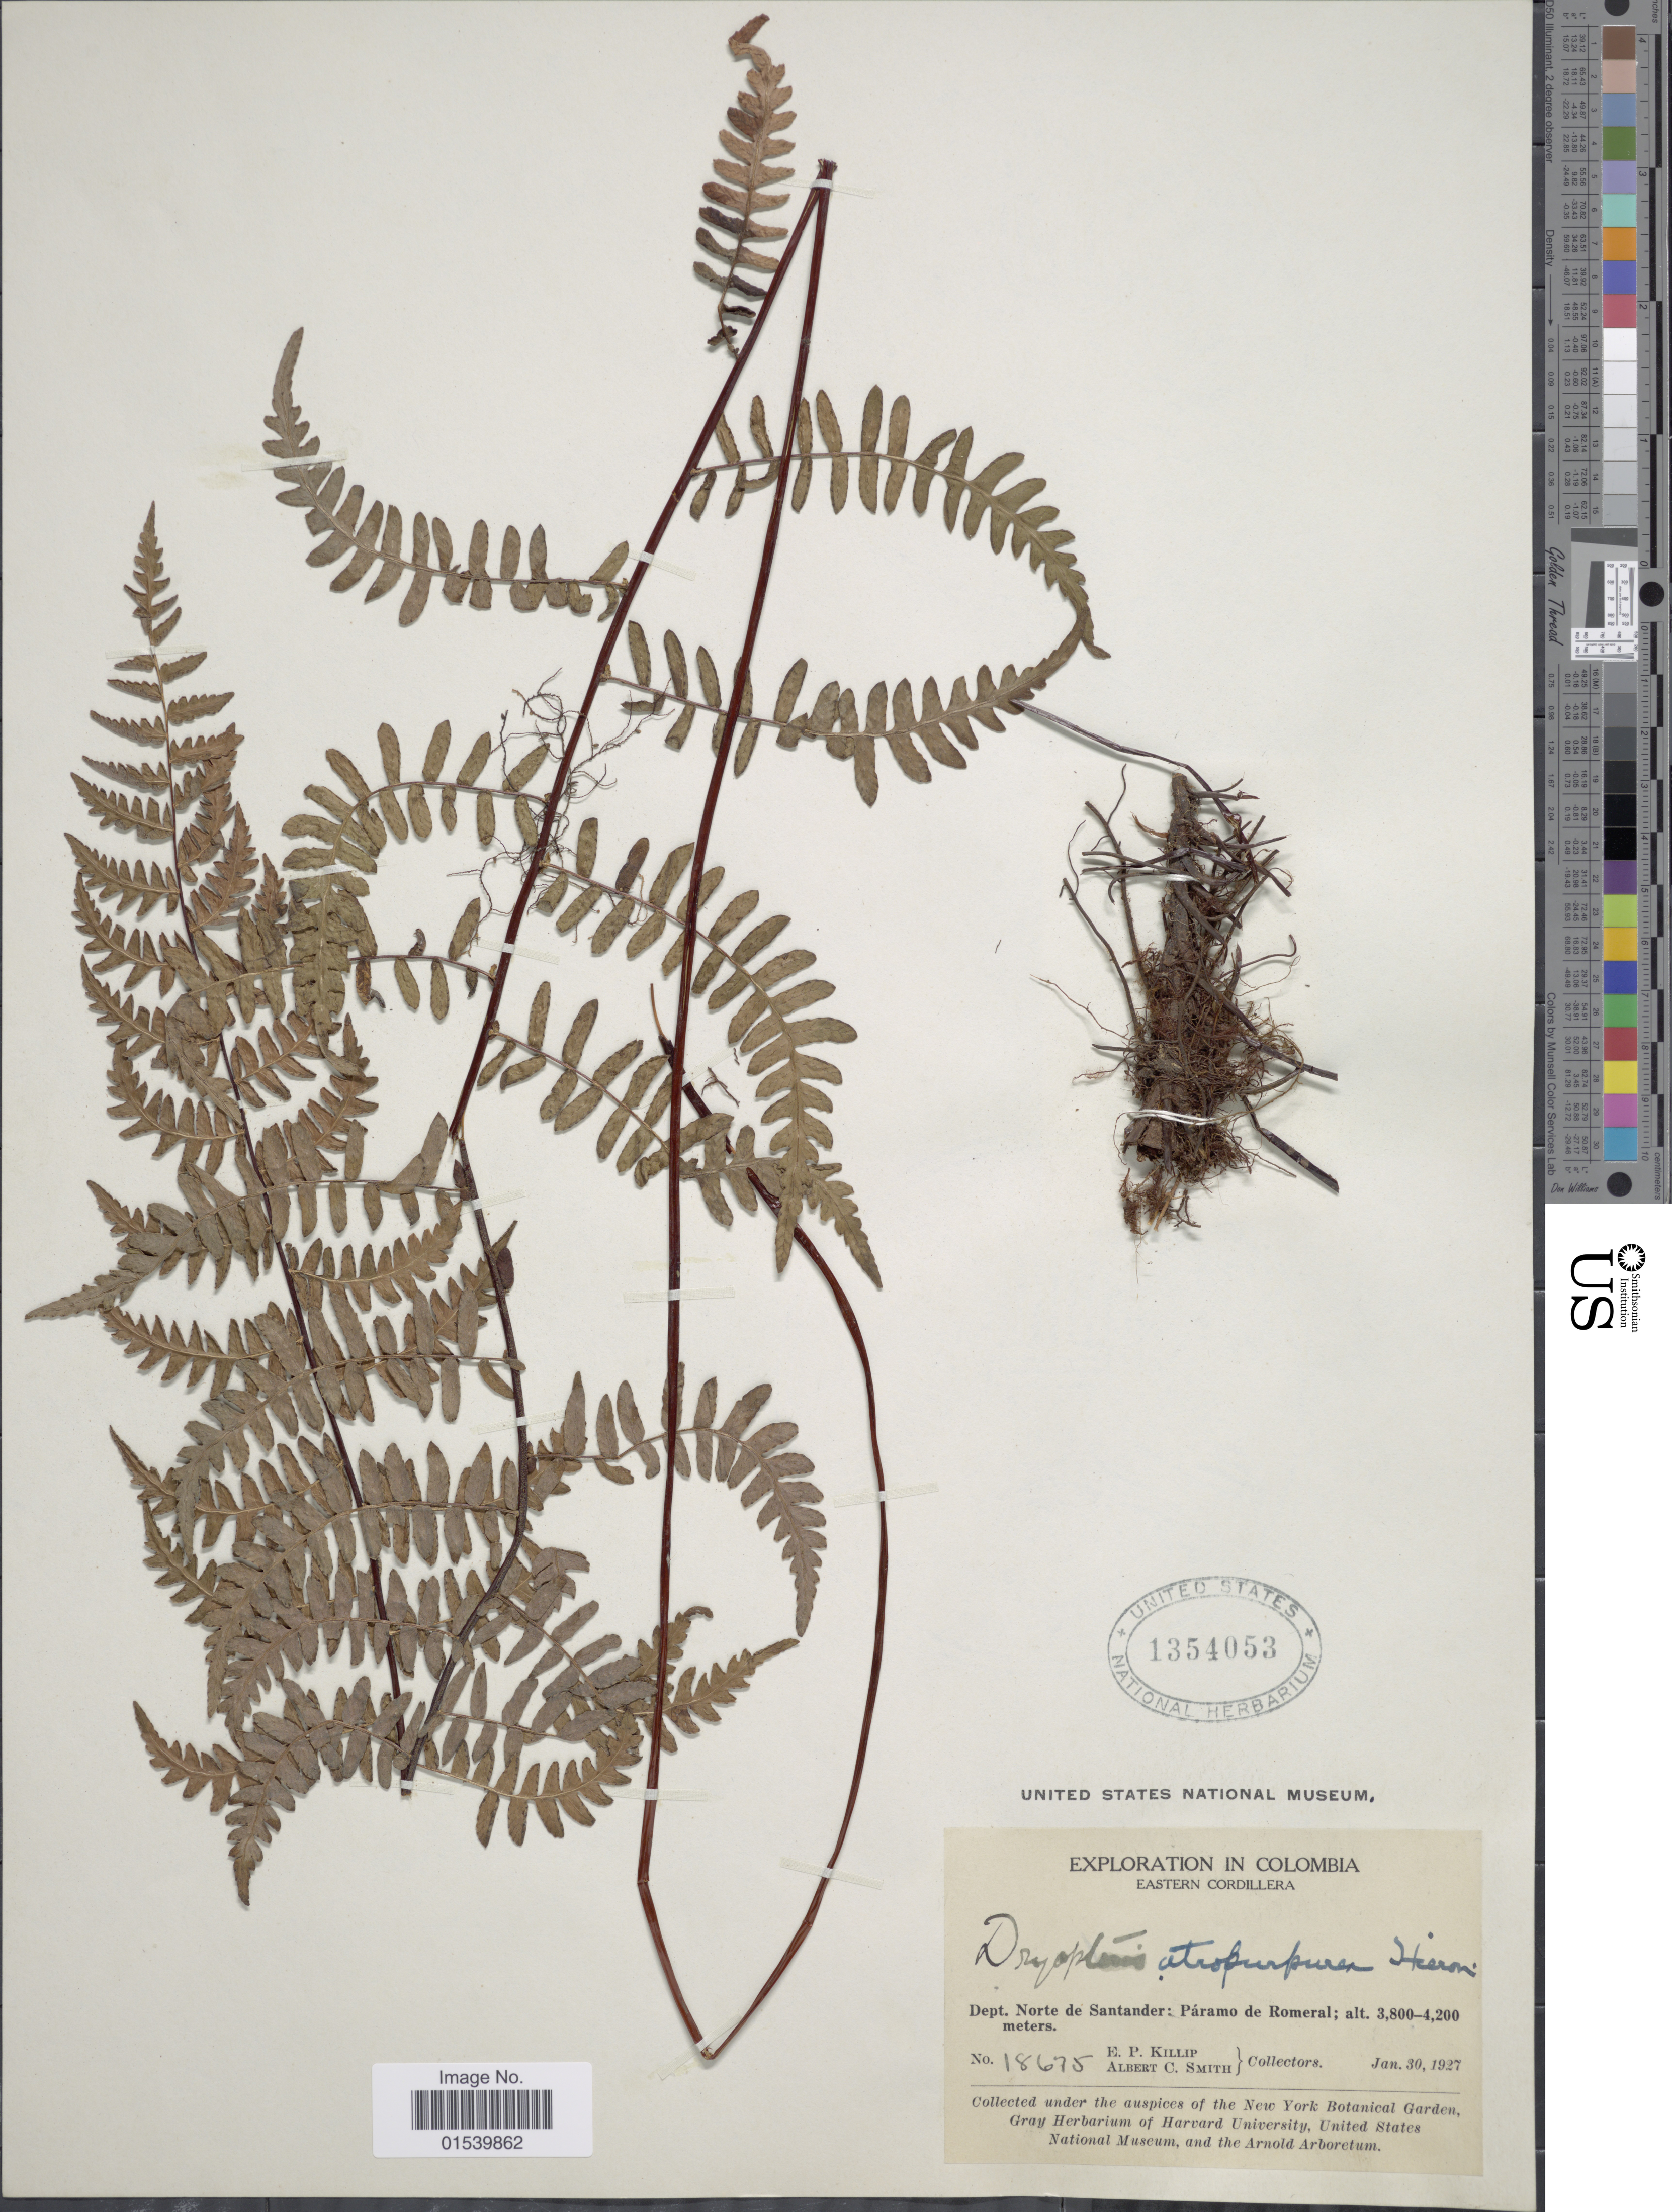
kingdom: Plantae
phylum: Tracheophyta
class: Polypodiopsida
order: Polypodiales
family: Thelypteridaceae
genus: Amauropelta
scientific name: Amauropelta atropurpurea (Hieron.) comb. nov., ined. 2015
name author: (Hieron.)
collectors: E. P. Killip & A. C. Smith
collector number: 18675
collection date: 1927-01-30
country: Colombia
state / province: Norte de Santander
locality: Eastern Cordillera, Dept. Norte de Santander: Páramo de Romeral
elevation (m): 3800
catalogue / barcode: US 1354053